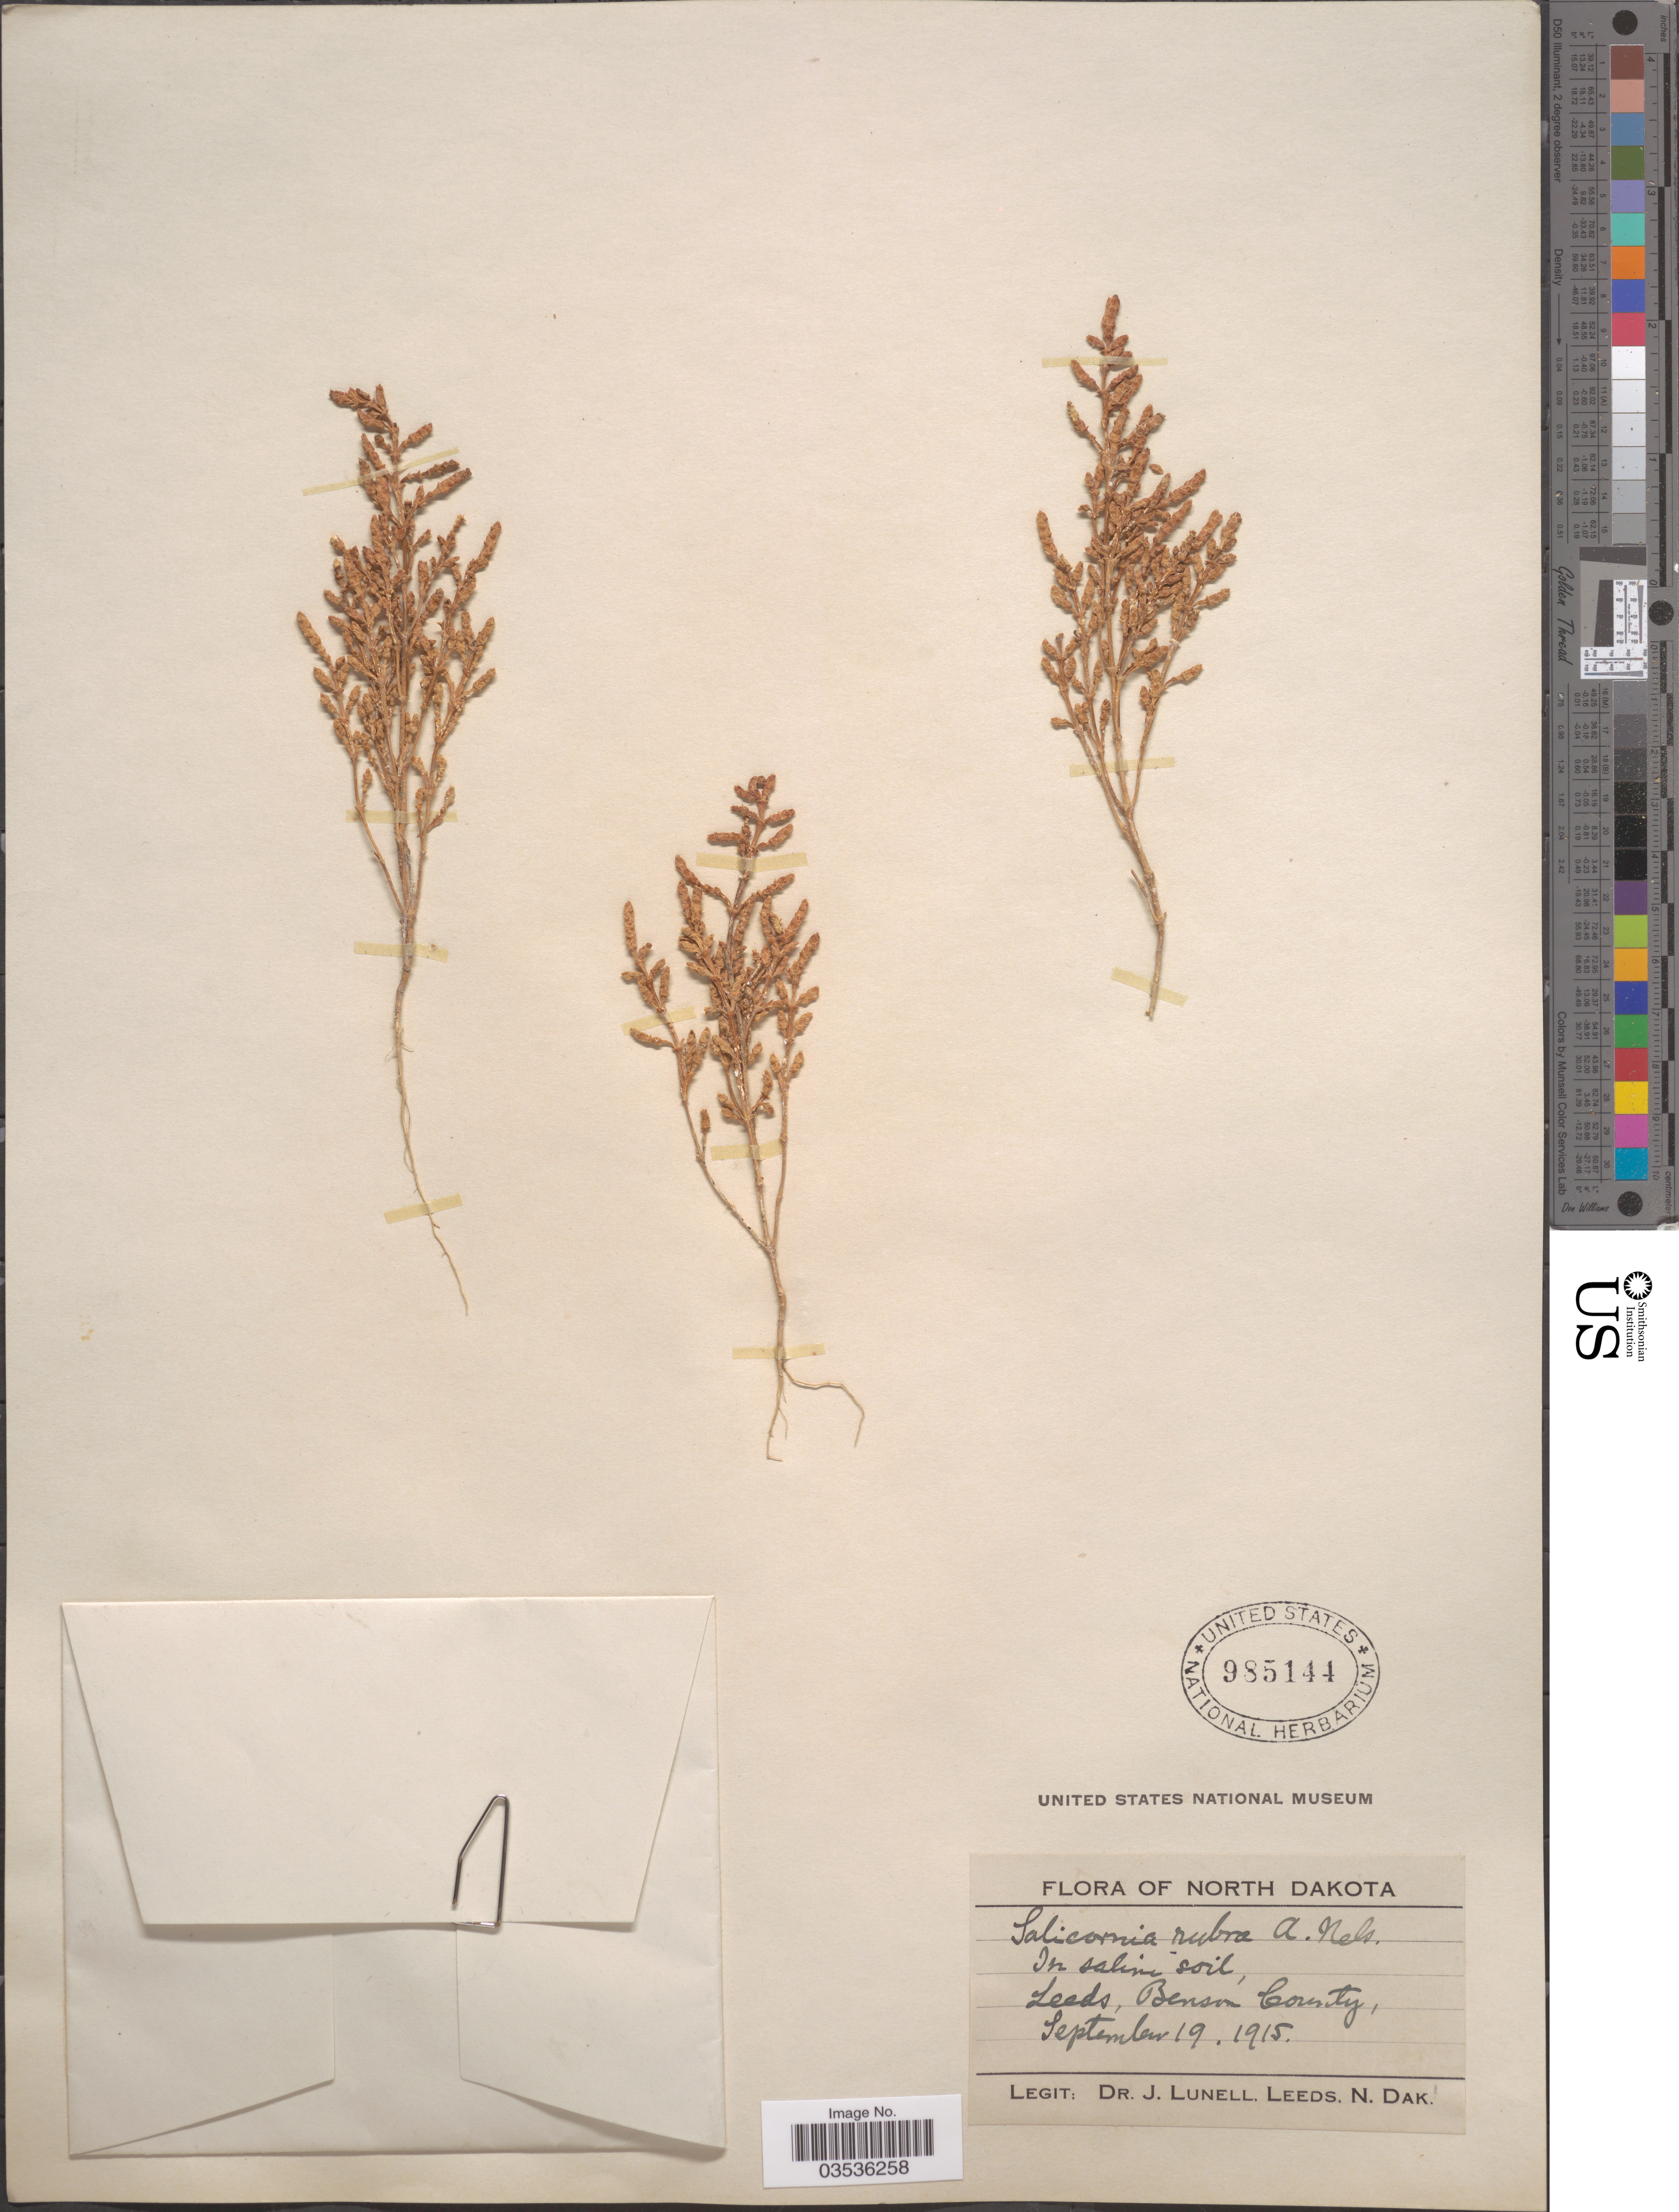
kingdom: Plantae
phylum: Tracheophyta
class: Magnoliopsida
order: Caryophyllales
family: Amaranthaceae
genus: Salicornia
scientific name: Salicornia rubra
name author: A. Nelson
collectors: J. Lunell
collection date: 1915-09-19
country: United States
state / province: North Dakota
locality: Leeds, Benson County.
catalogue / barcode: US 985144